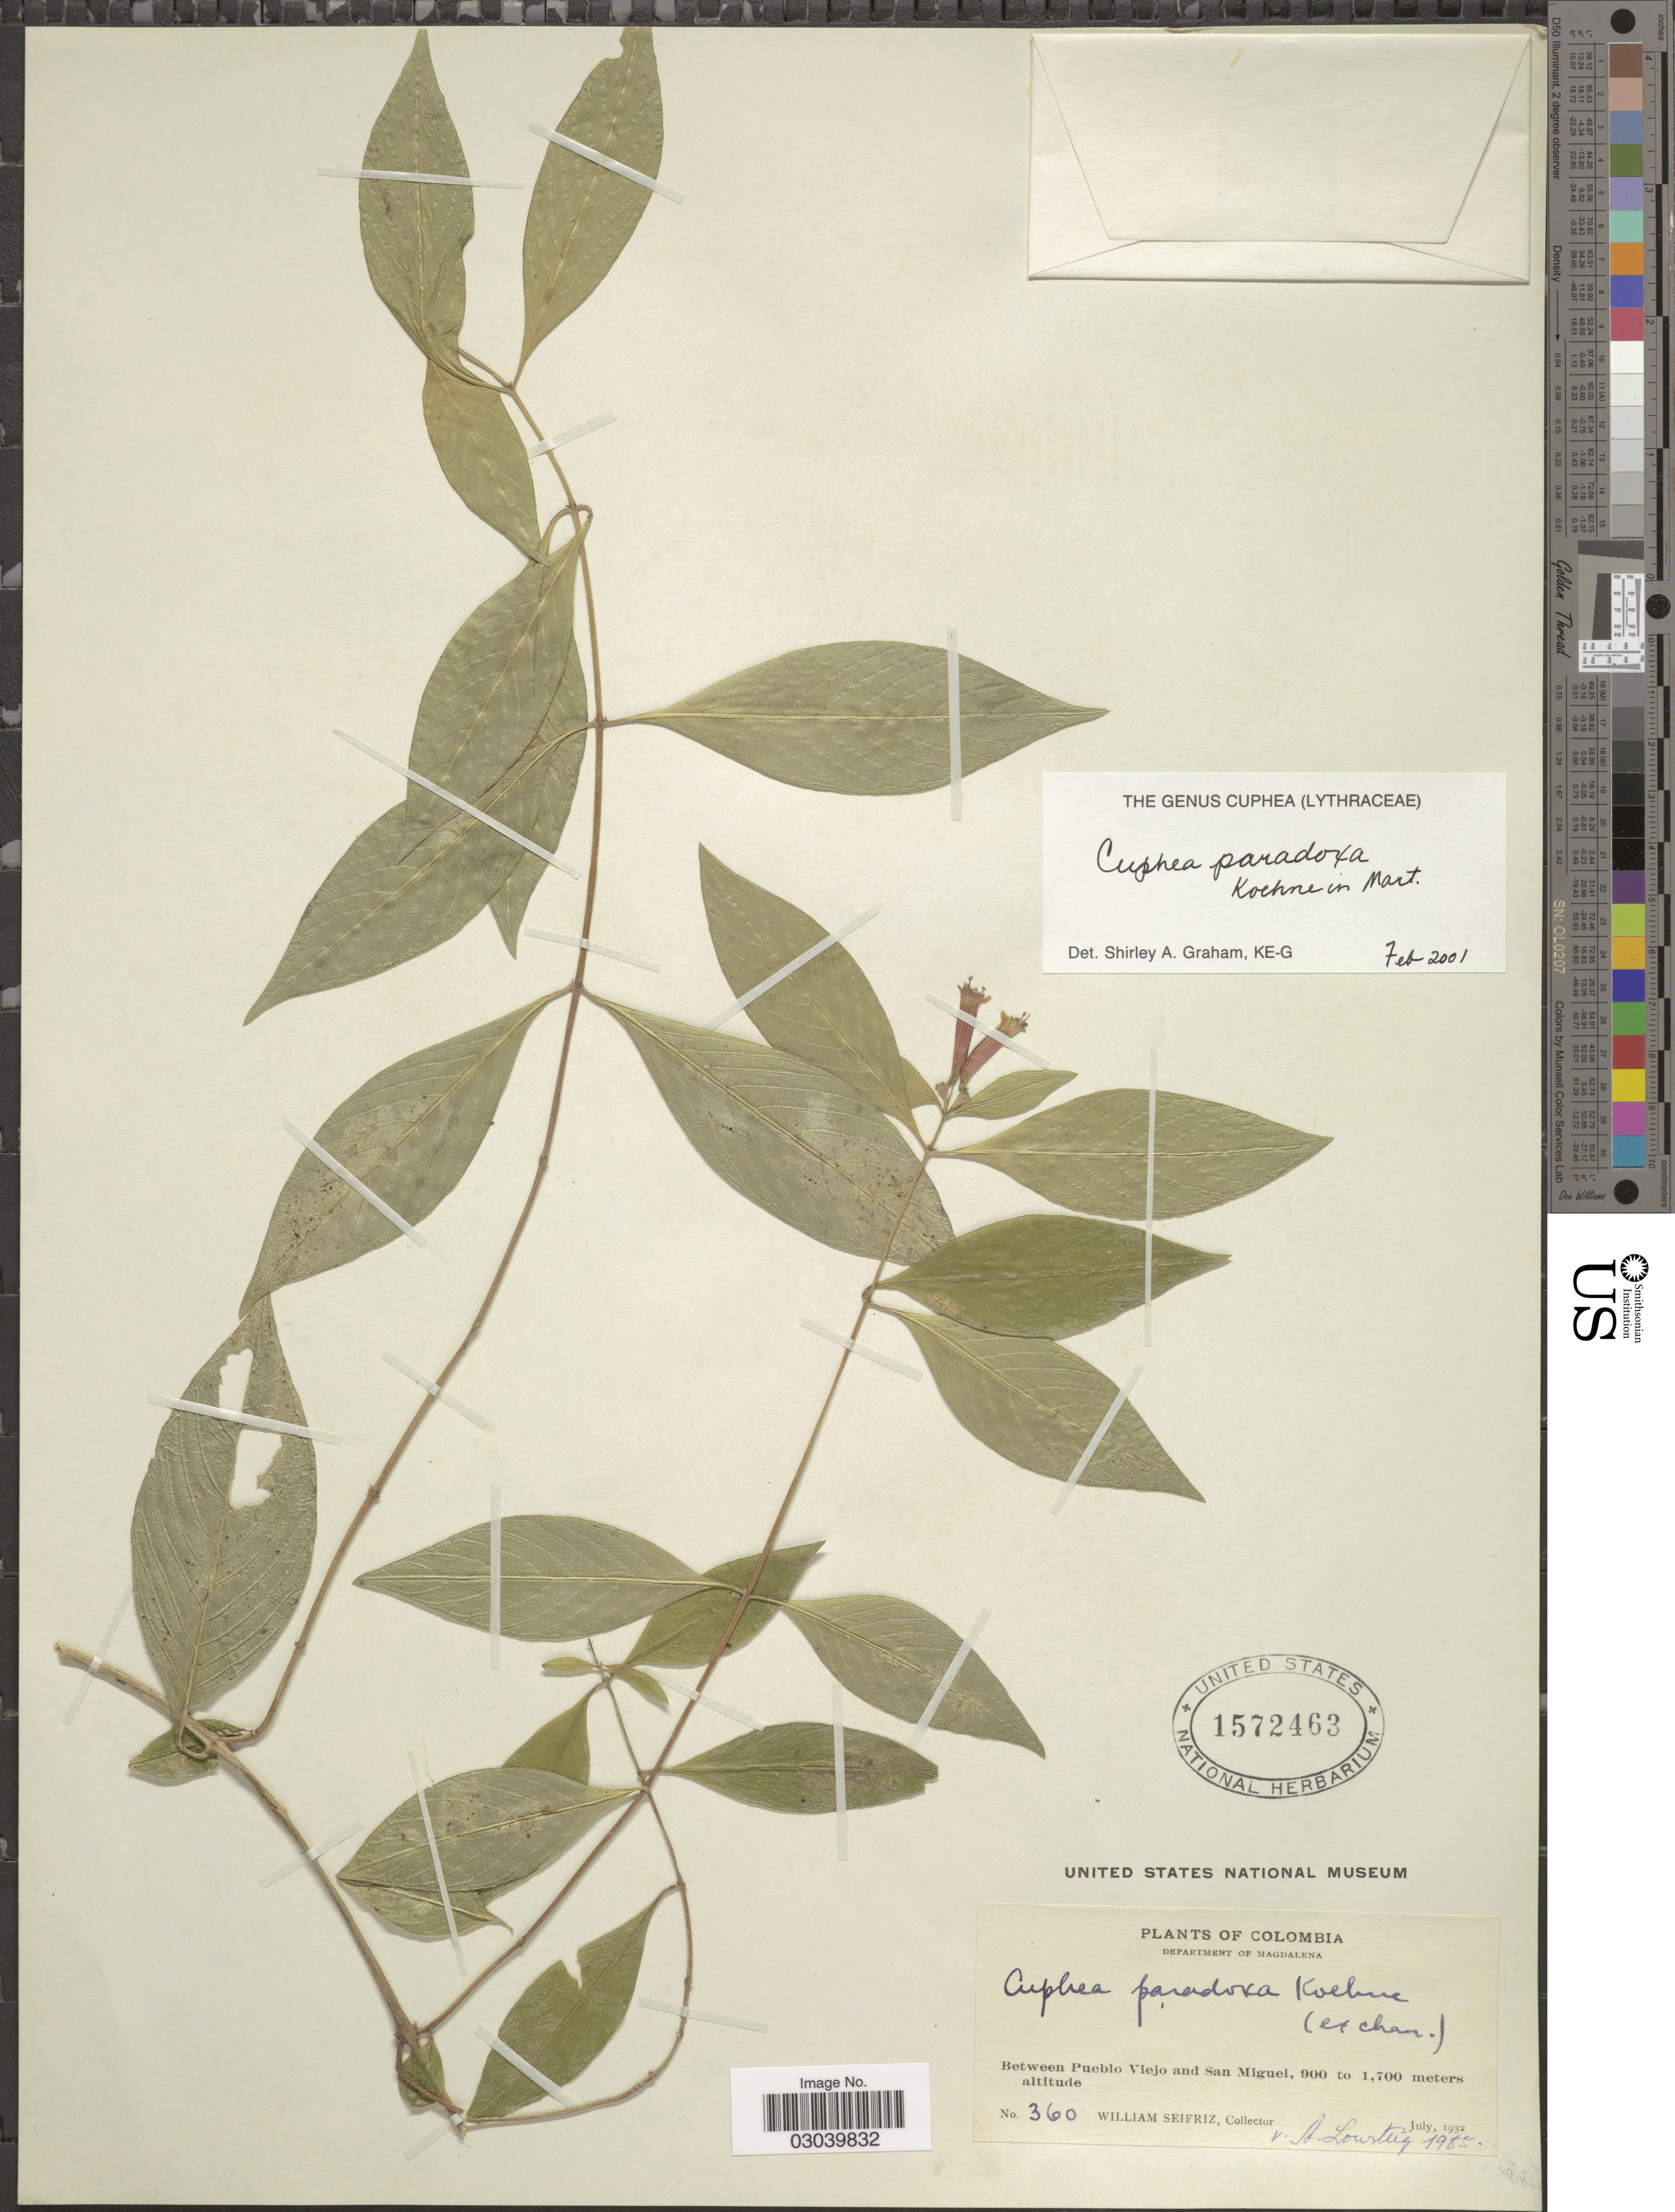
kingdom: Plantae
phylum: Tracheophyta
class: Magnoliopsida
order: Myrtales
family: Lythraceae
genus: Cuphea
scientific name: Cuphea paradoxa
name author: Koehne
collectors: W. Seifriz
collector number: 360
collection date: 1932-07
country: Colombia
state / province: Magdalena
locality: Department of Magdalena. Between Pueblo Viejo and San Miguel.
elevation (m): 900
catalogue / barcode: US 1572463